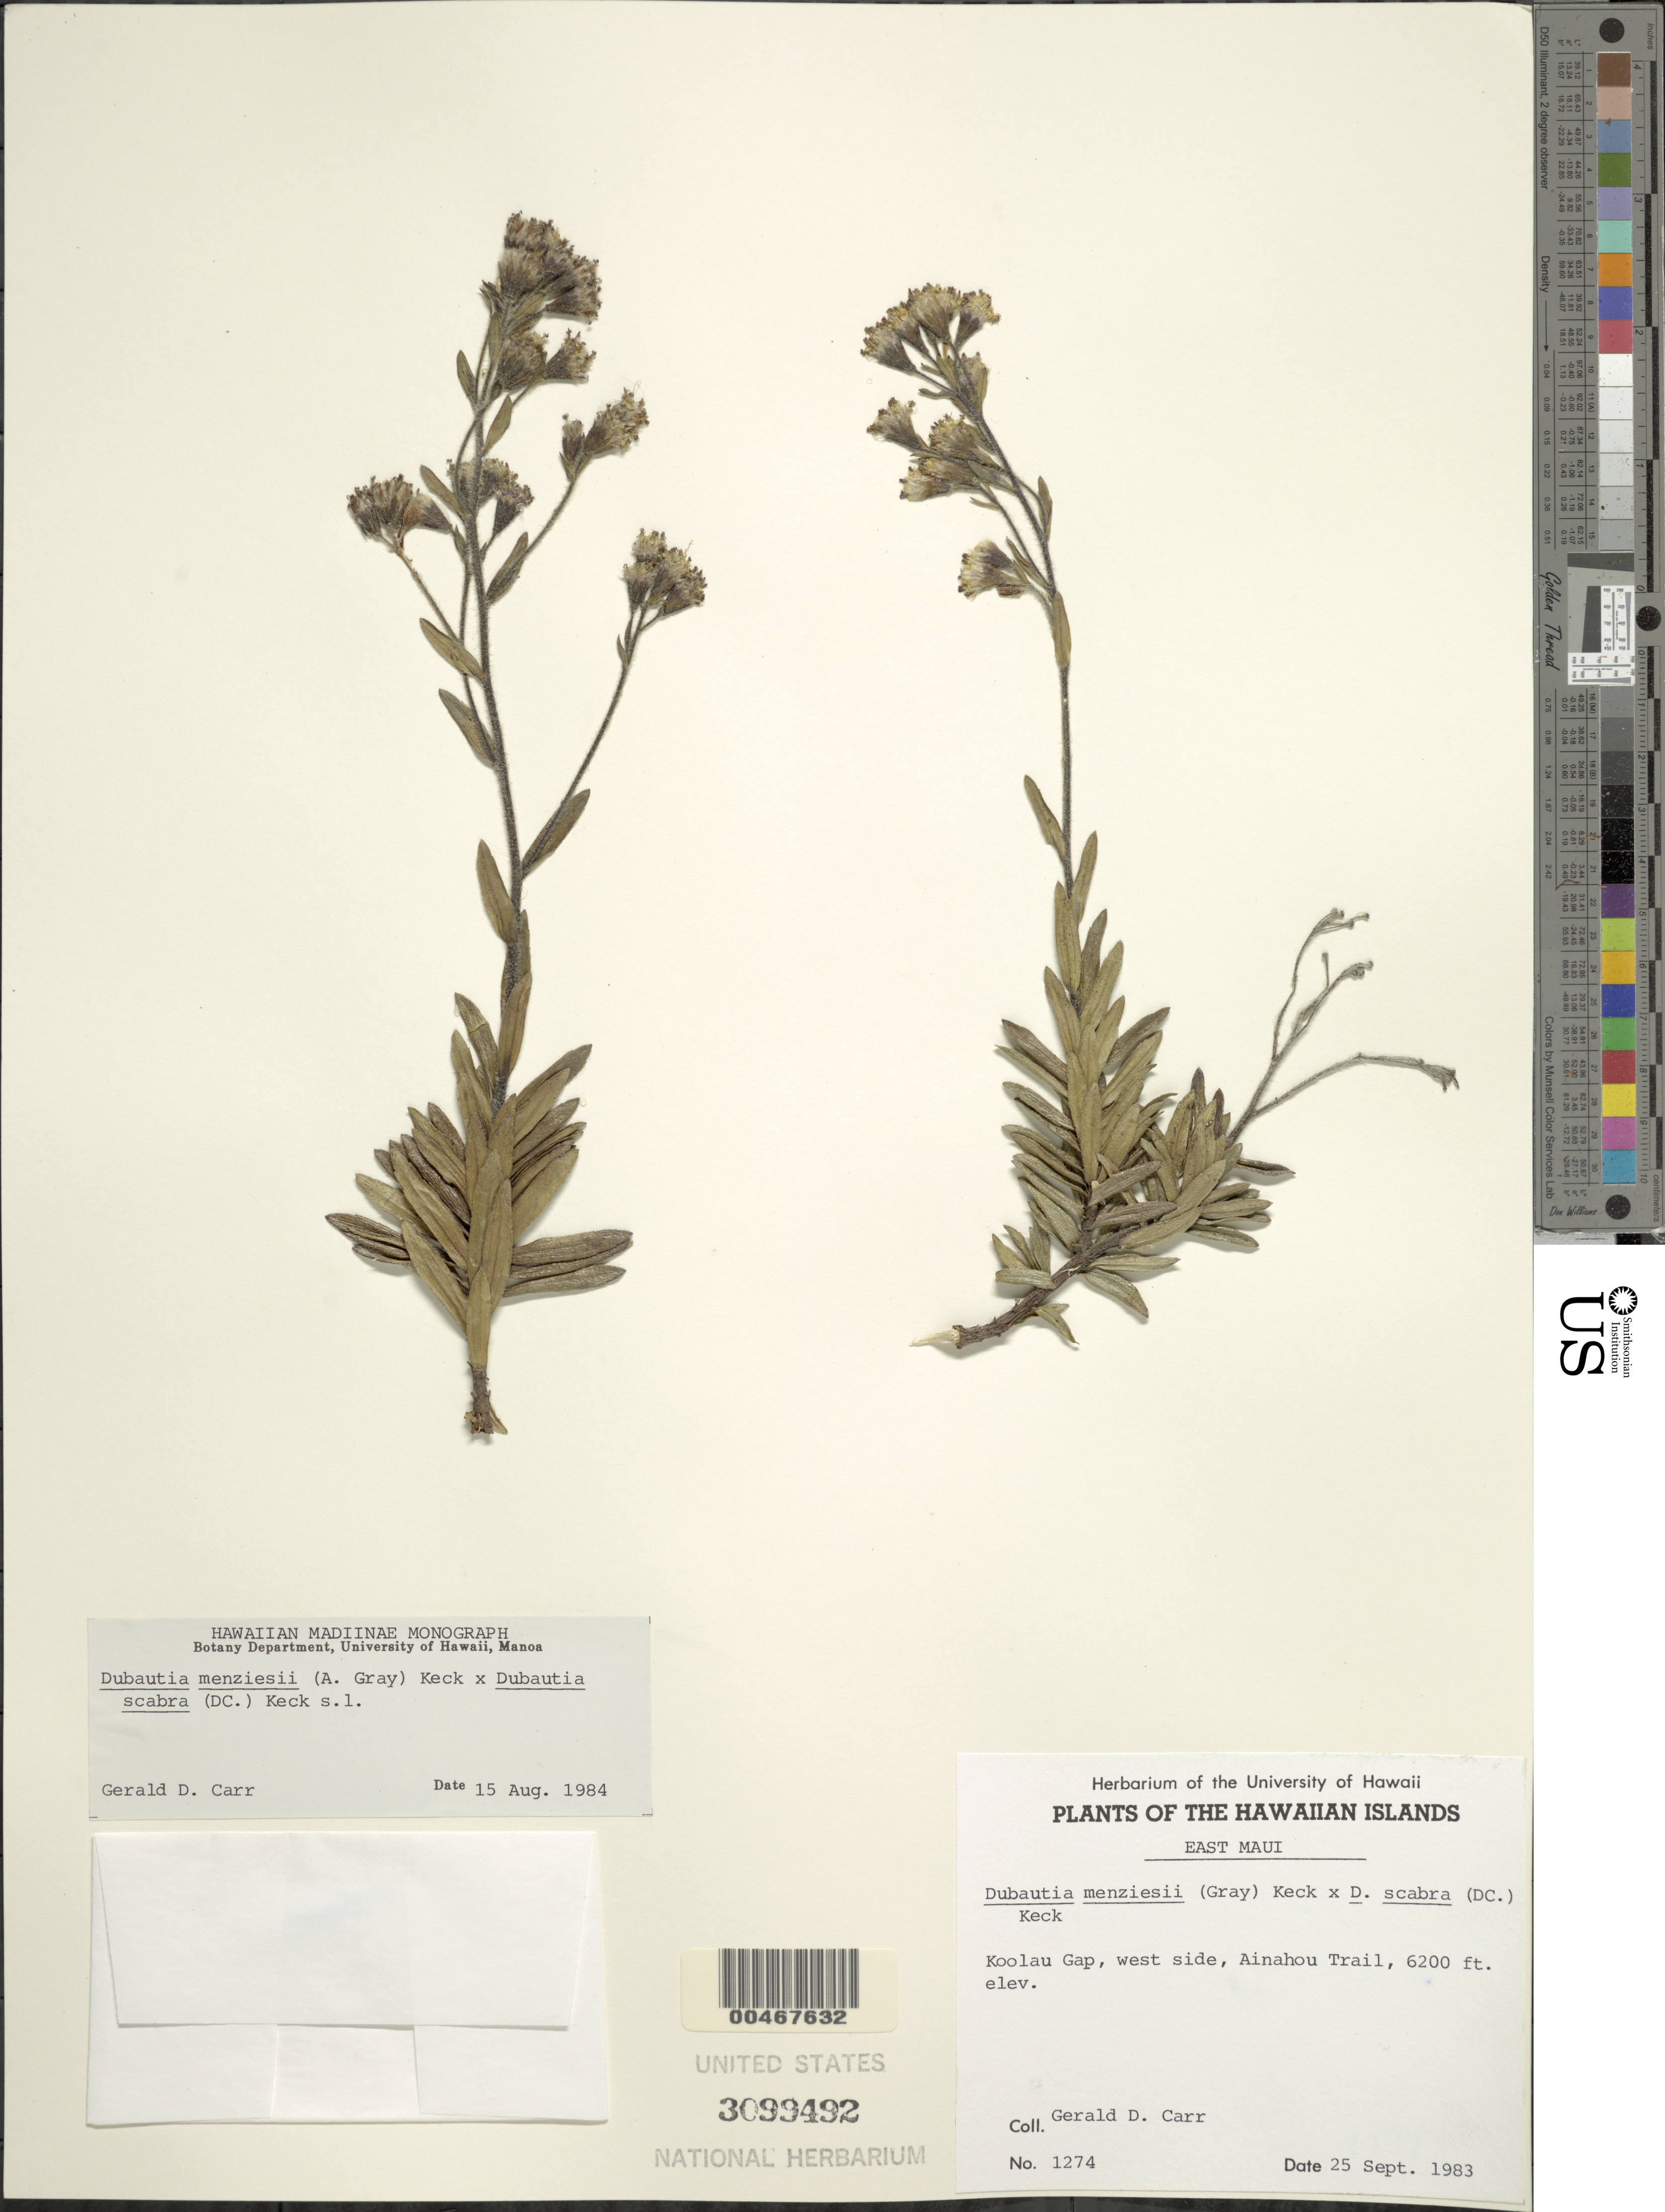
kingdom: Plantae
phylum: Tracheophyta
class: Magnoliopsida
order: Asterales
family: Asteraceae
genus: Dubautia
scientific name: Dubautia menziesii x D. scabra (DC.) D.D. Keck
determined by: Carr, G. D.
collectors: G. D. Carr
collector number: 1274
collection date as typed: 25 Sep 1983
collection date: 1983-09-25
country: United States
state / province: Hawaii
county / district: Maui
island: Maui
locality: Koolau Gap, W side, Ainahou Trail, E Maui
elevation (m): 1890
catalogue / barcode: US 3099492